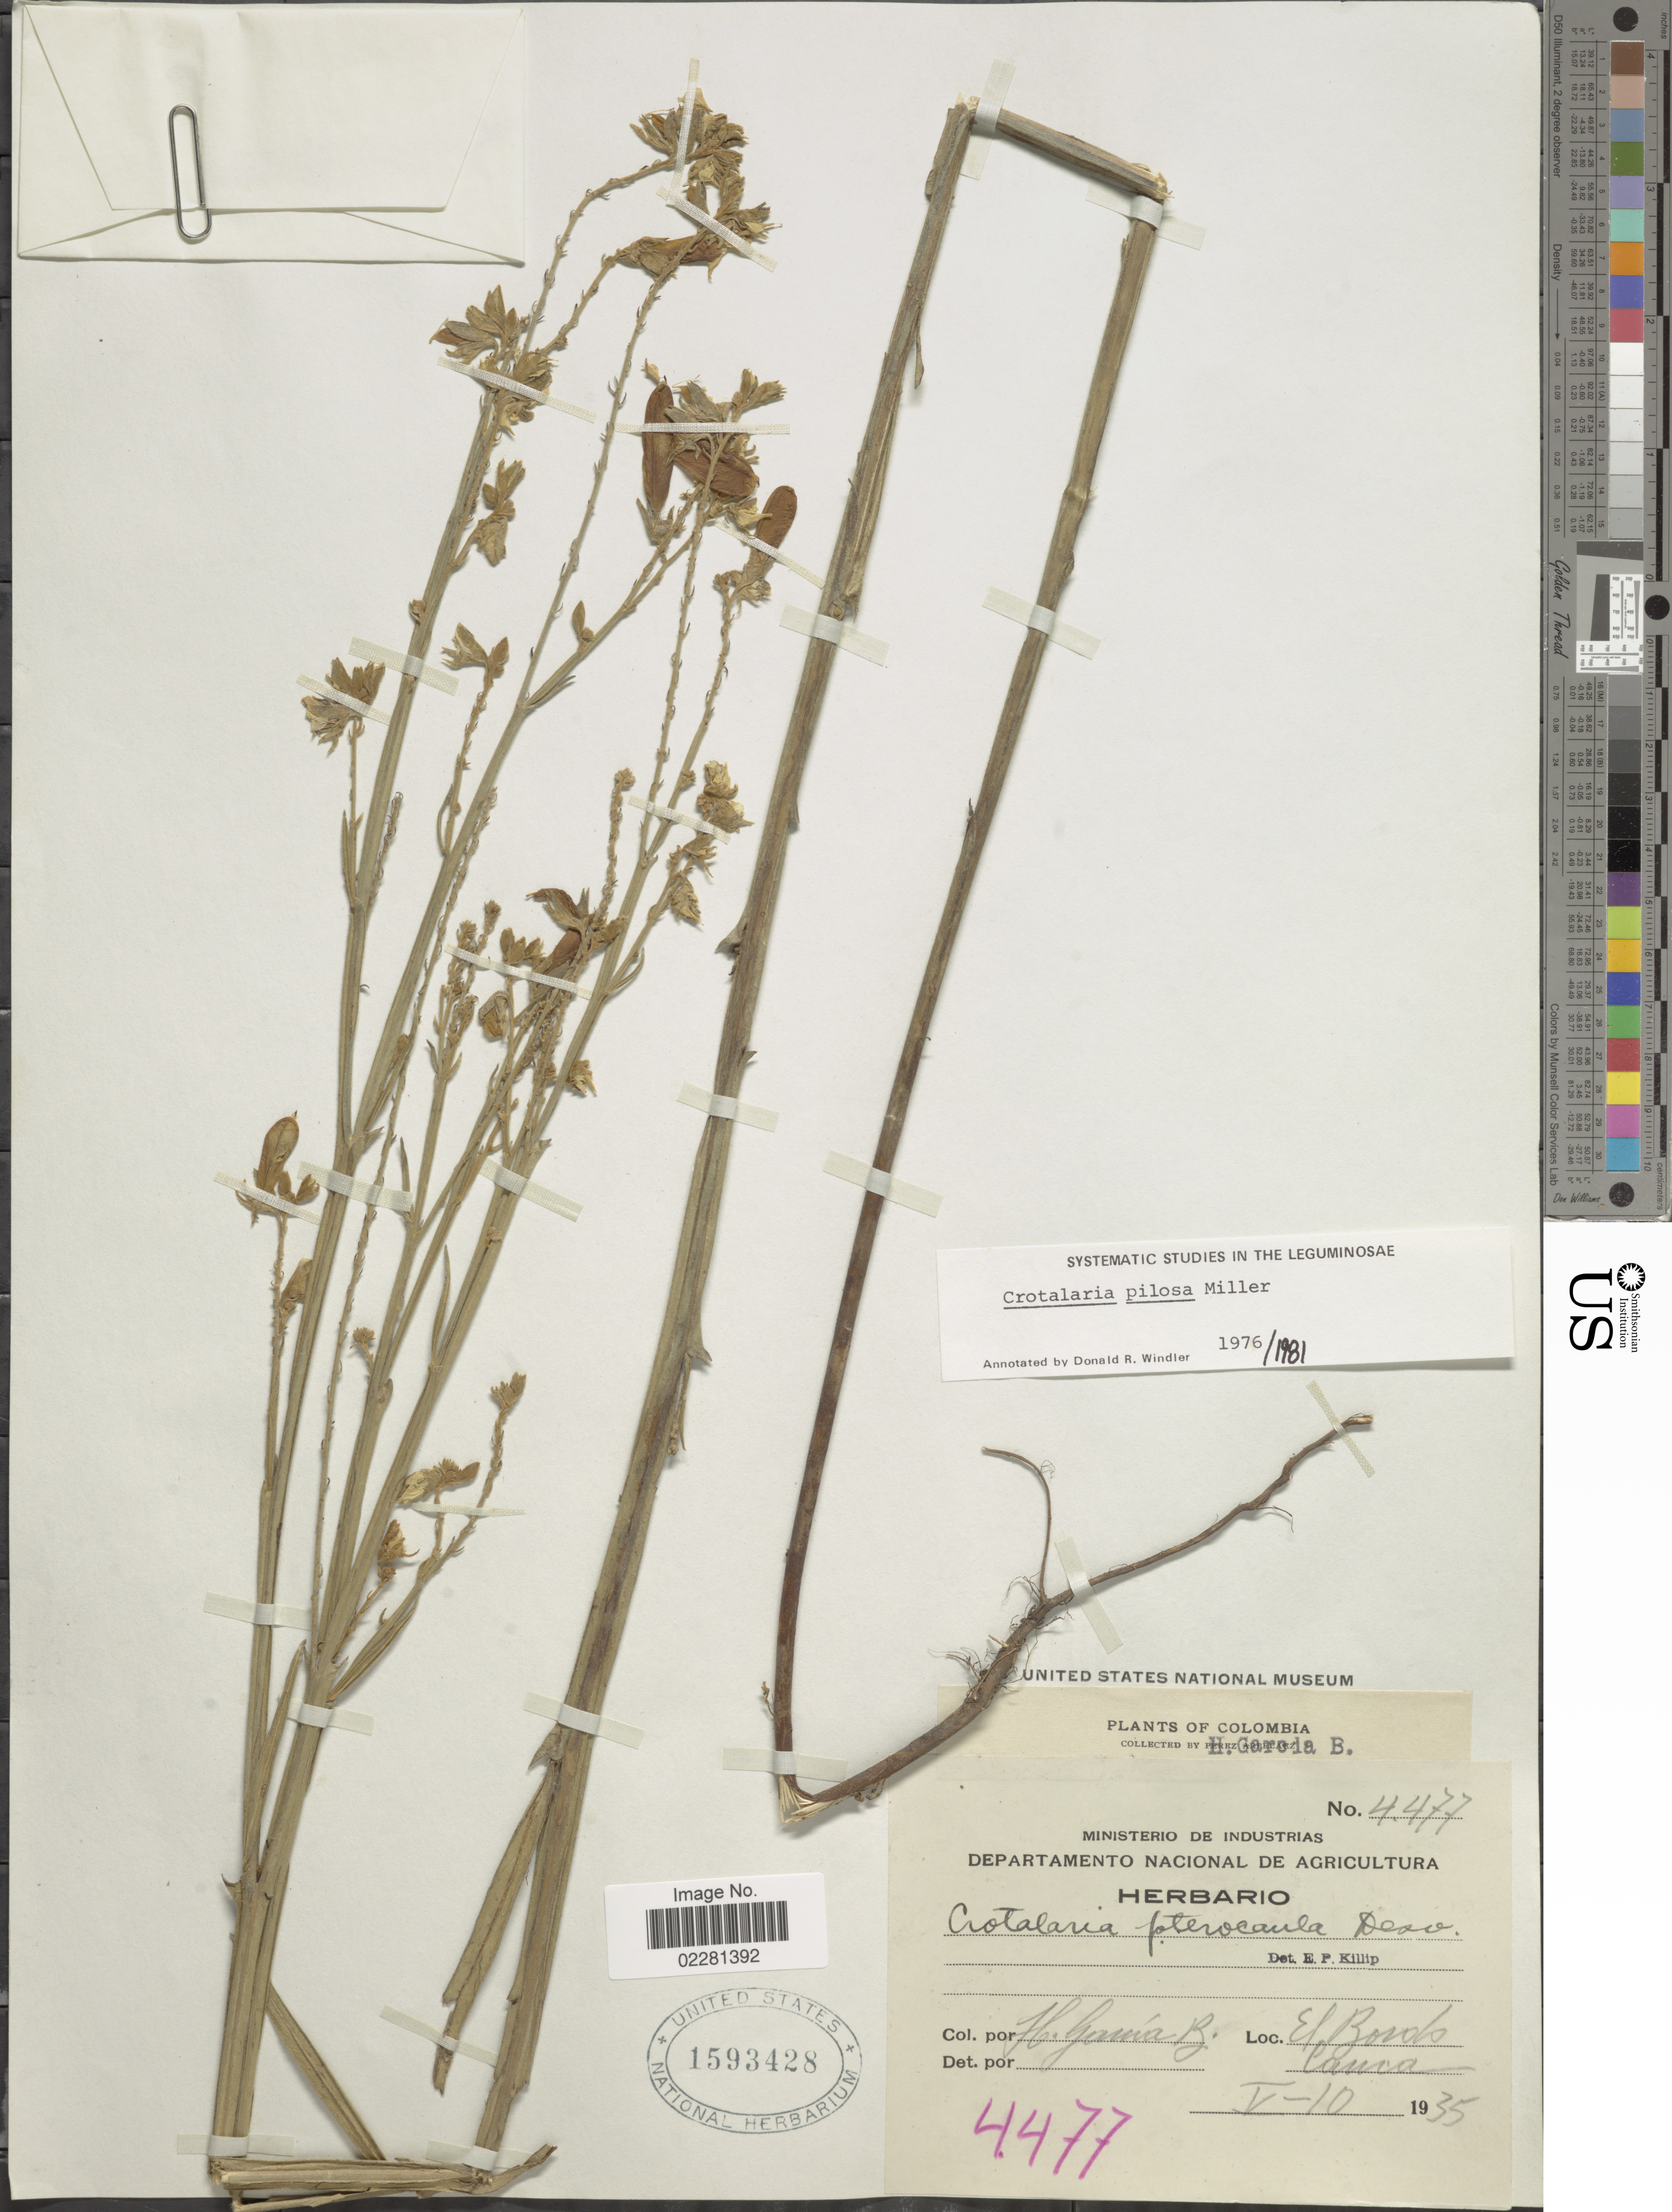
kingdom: Plantae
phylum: Tracheophyta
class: Magnoliopsida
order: Fabales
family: Fabaceae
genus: Crotalaria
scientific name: Crotalaria pilosa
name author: Mill.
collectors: H. García Barriga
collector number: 4477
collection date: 1935-05-10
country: Colombia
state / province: Cauca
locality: El Bords Cauca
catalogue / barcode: US 1593428